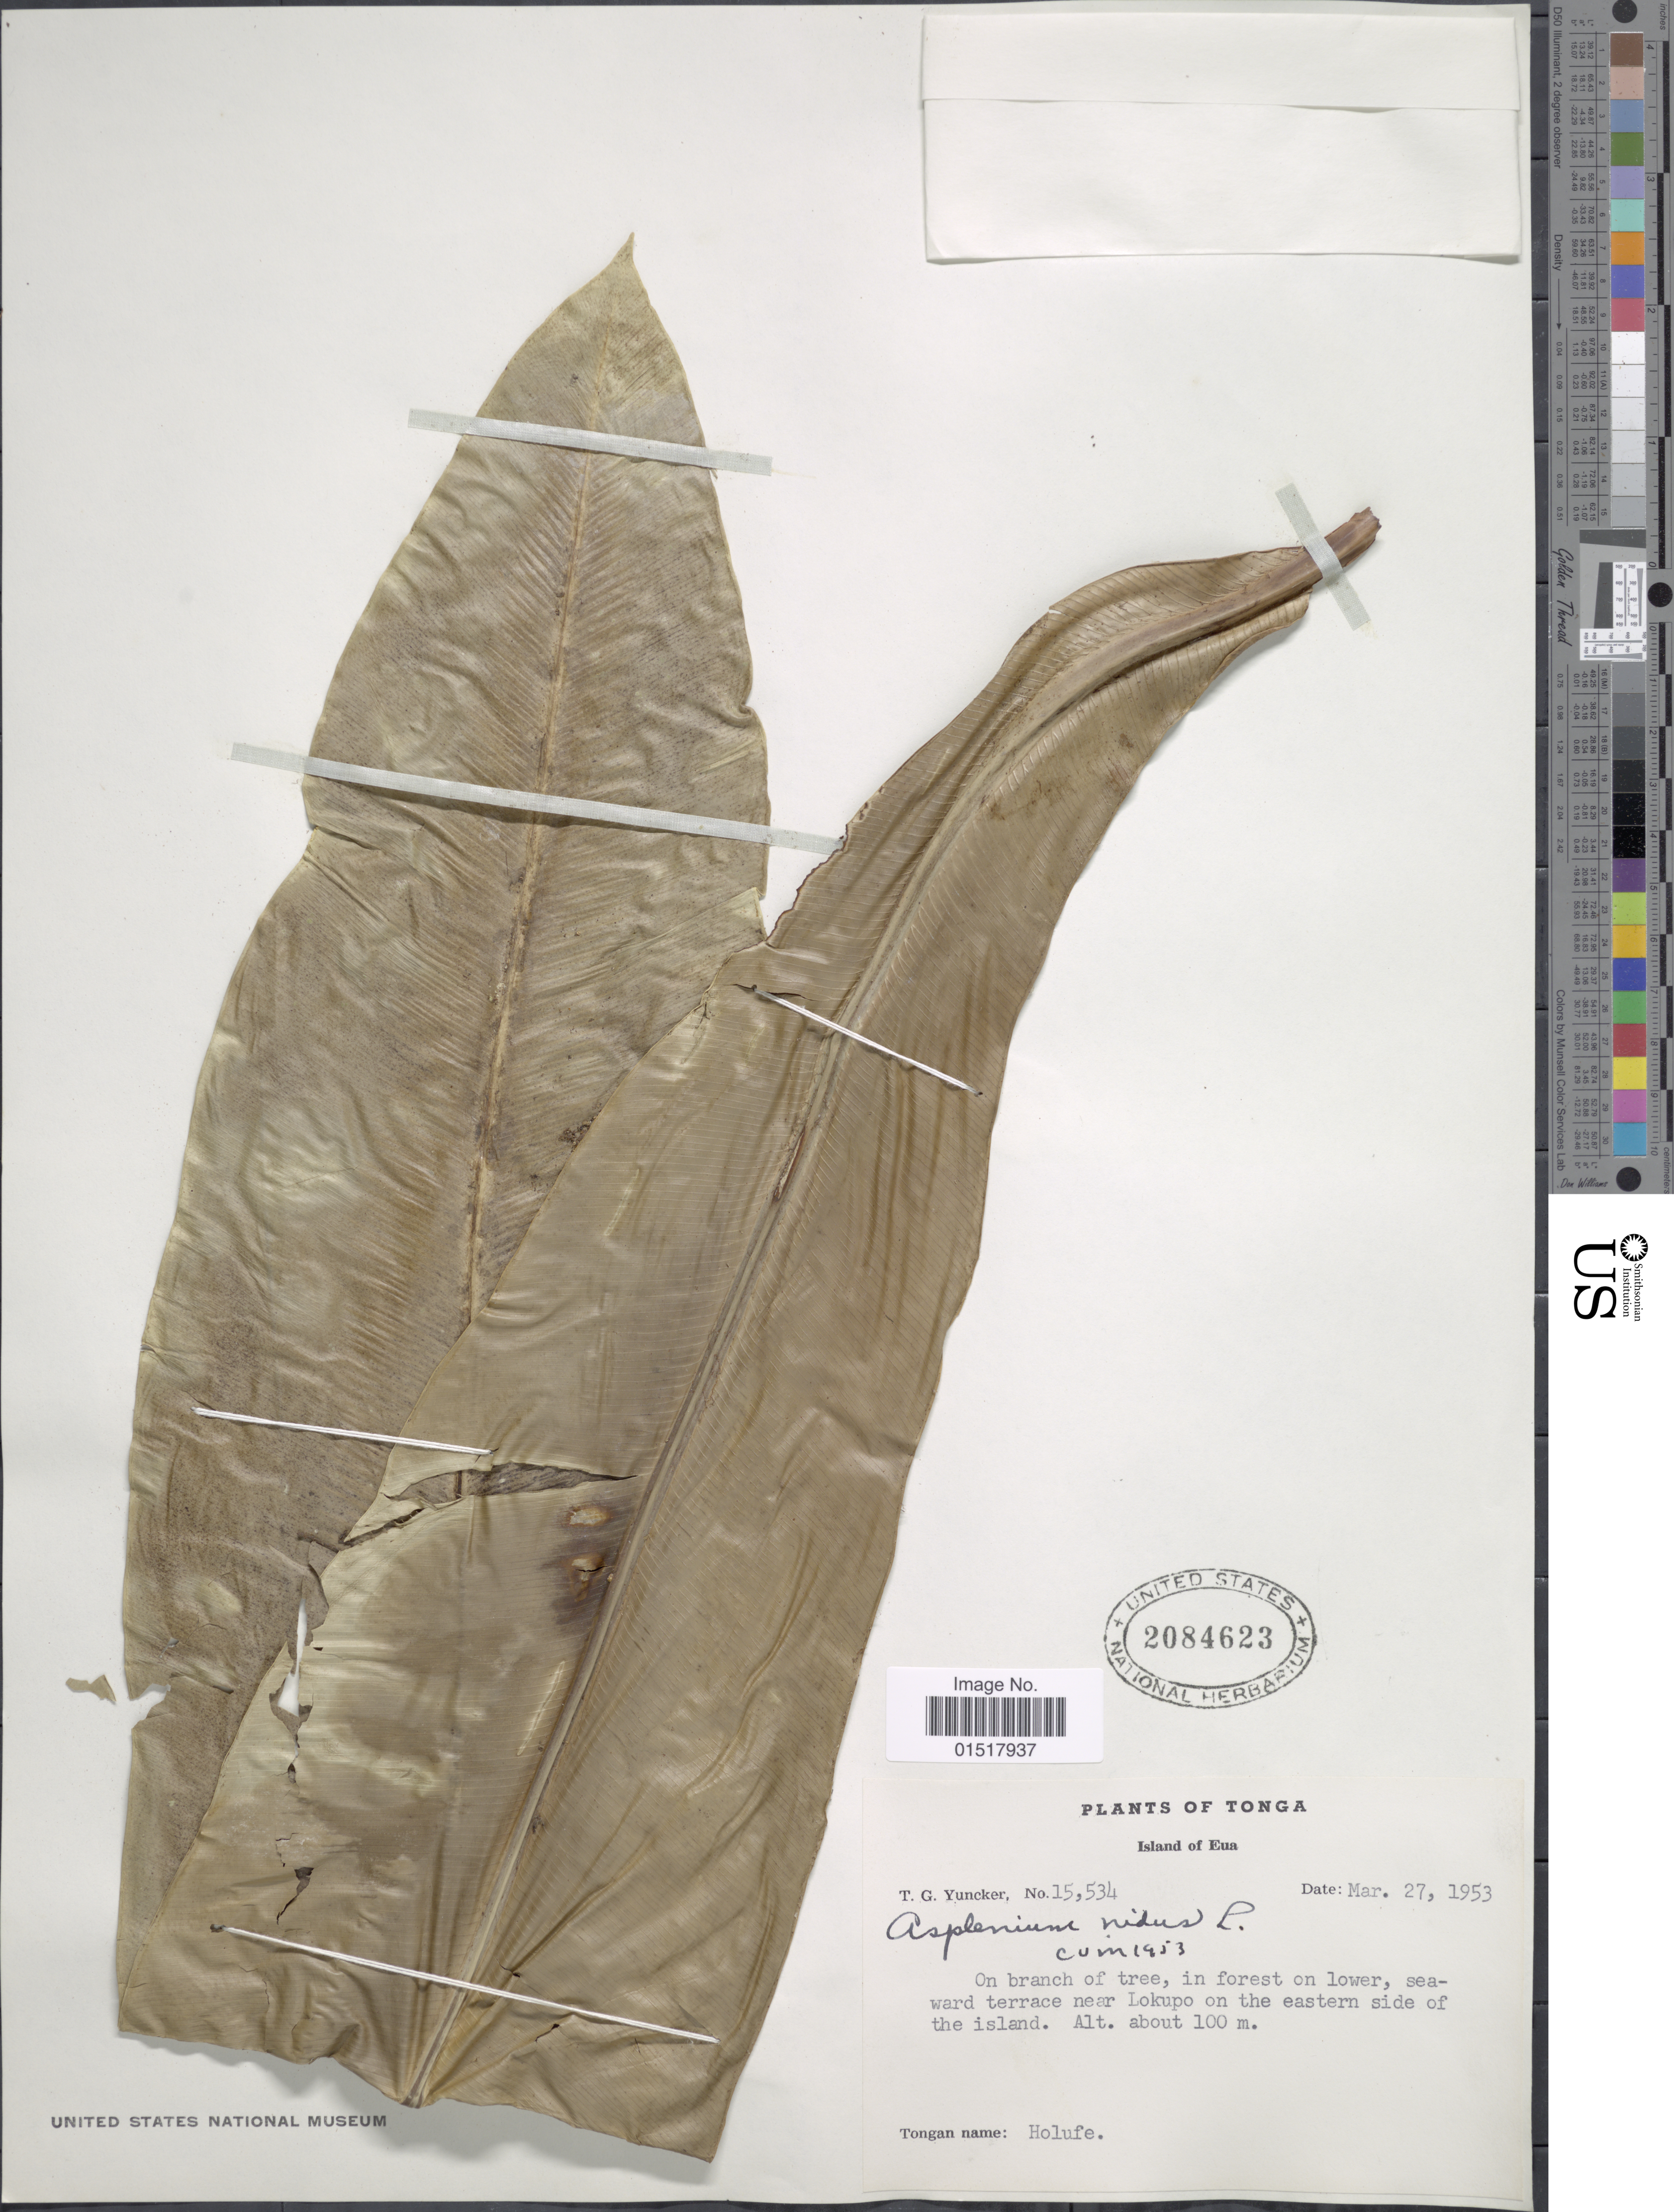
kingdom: Plantae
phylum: Tracheophyta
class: Polypodiopsida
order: Polypodiales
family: Aspleniaceae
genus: Asplenium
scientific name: Asplenium nidus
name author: L.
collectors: T. G. Yuncker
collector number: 15534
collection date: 1953-03-27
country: Tonga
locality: Island of Eua. On branch of tree, in forest on lower, seaward terrace near Lokupo on the eastern side of the island.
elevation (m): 100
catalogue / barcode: US 2084623